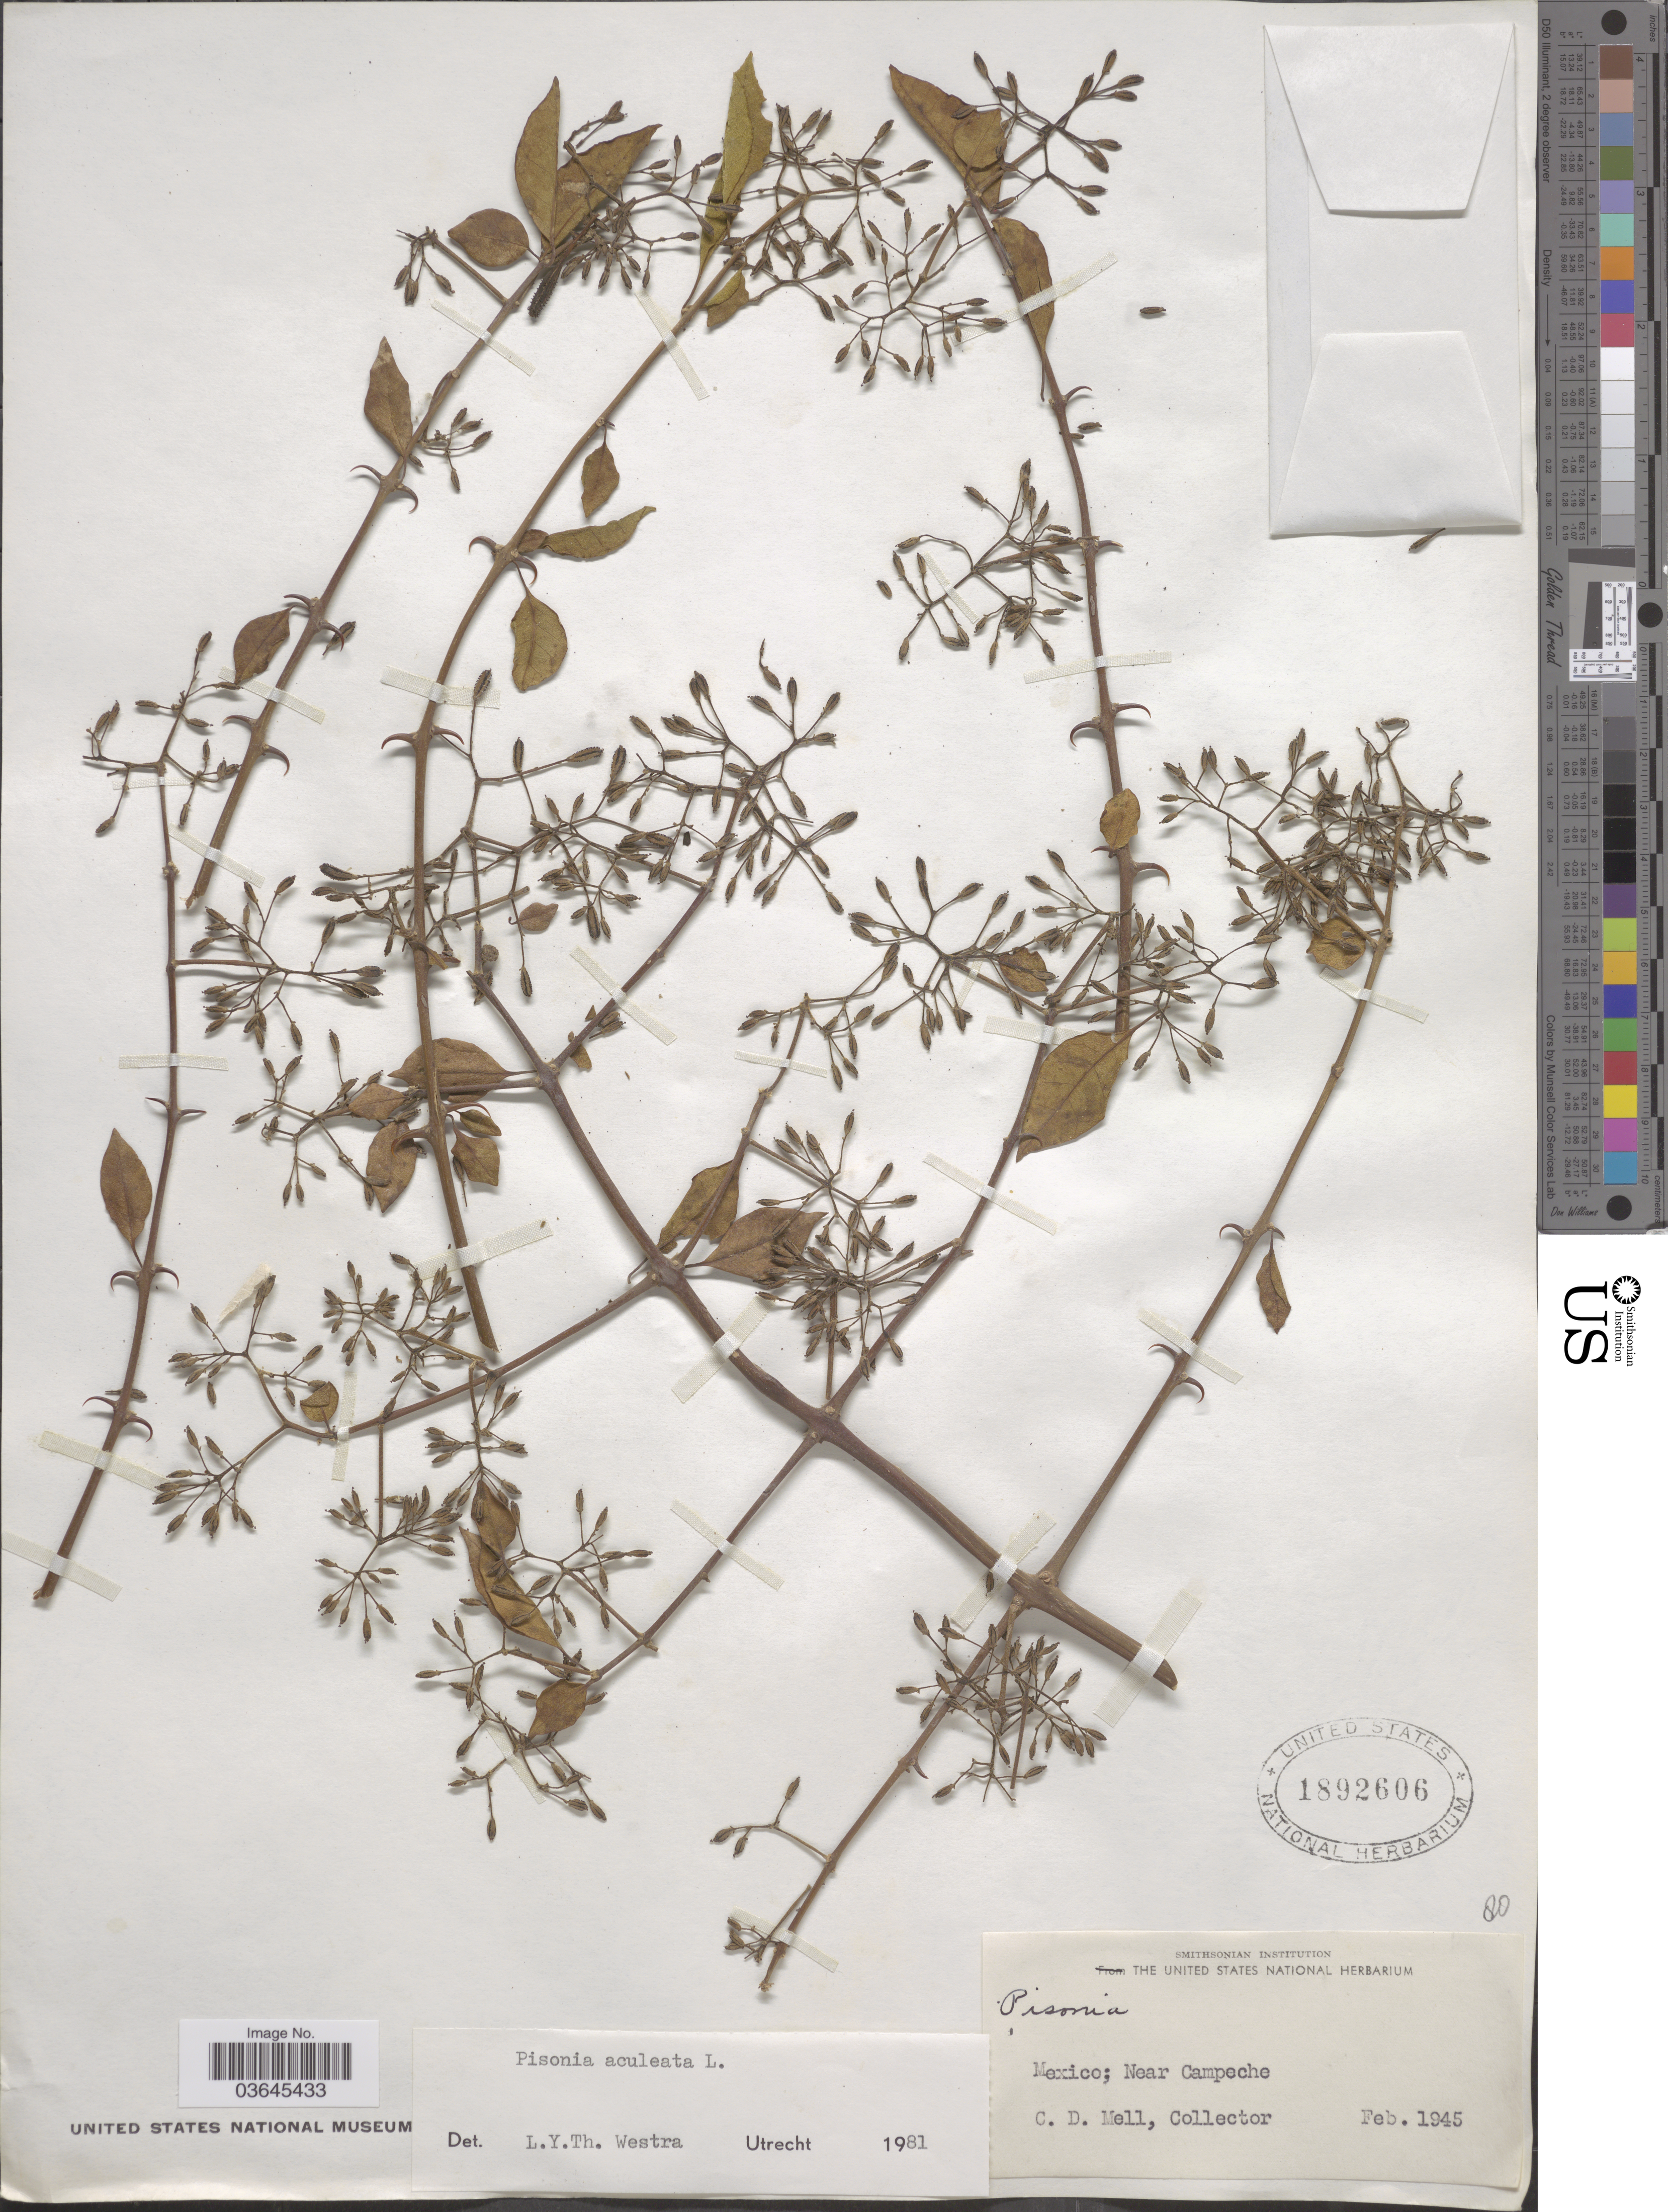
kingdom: Plantae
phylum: Tracheophyta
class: Magnoliopsida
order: Caryophyllales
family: Nyctaginaceae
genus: Pisonia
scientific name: Pisonia aculeata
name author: L.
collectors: C. D. Mell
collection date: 1945-02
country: Mexico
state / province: Campeche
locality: Near Campeche.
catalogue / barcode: US 1892606